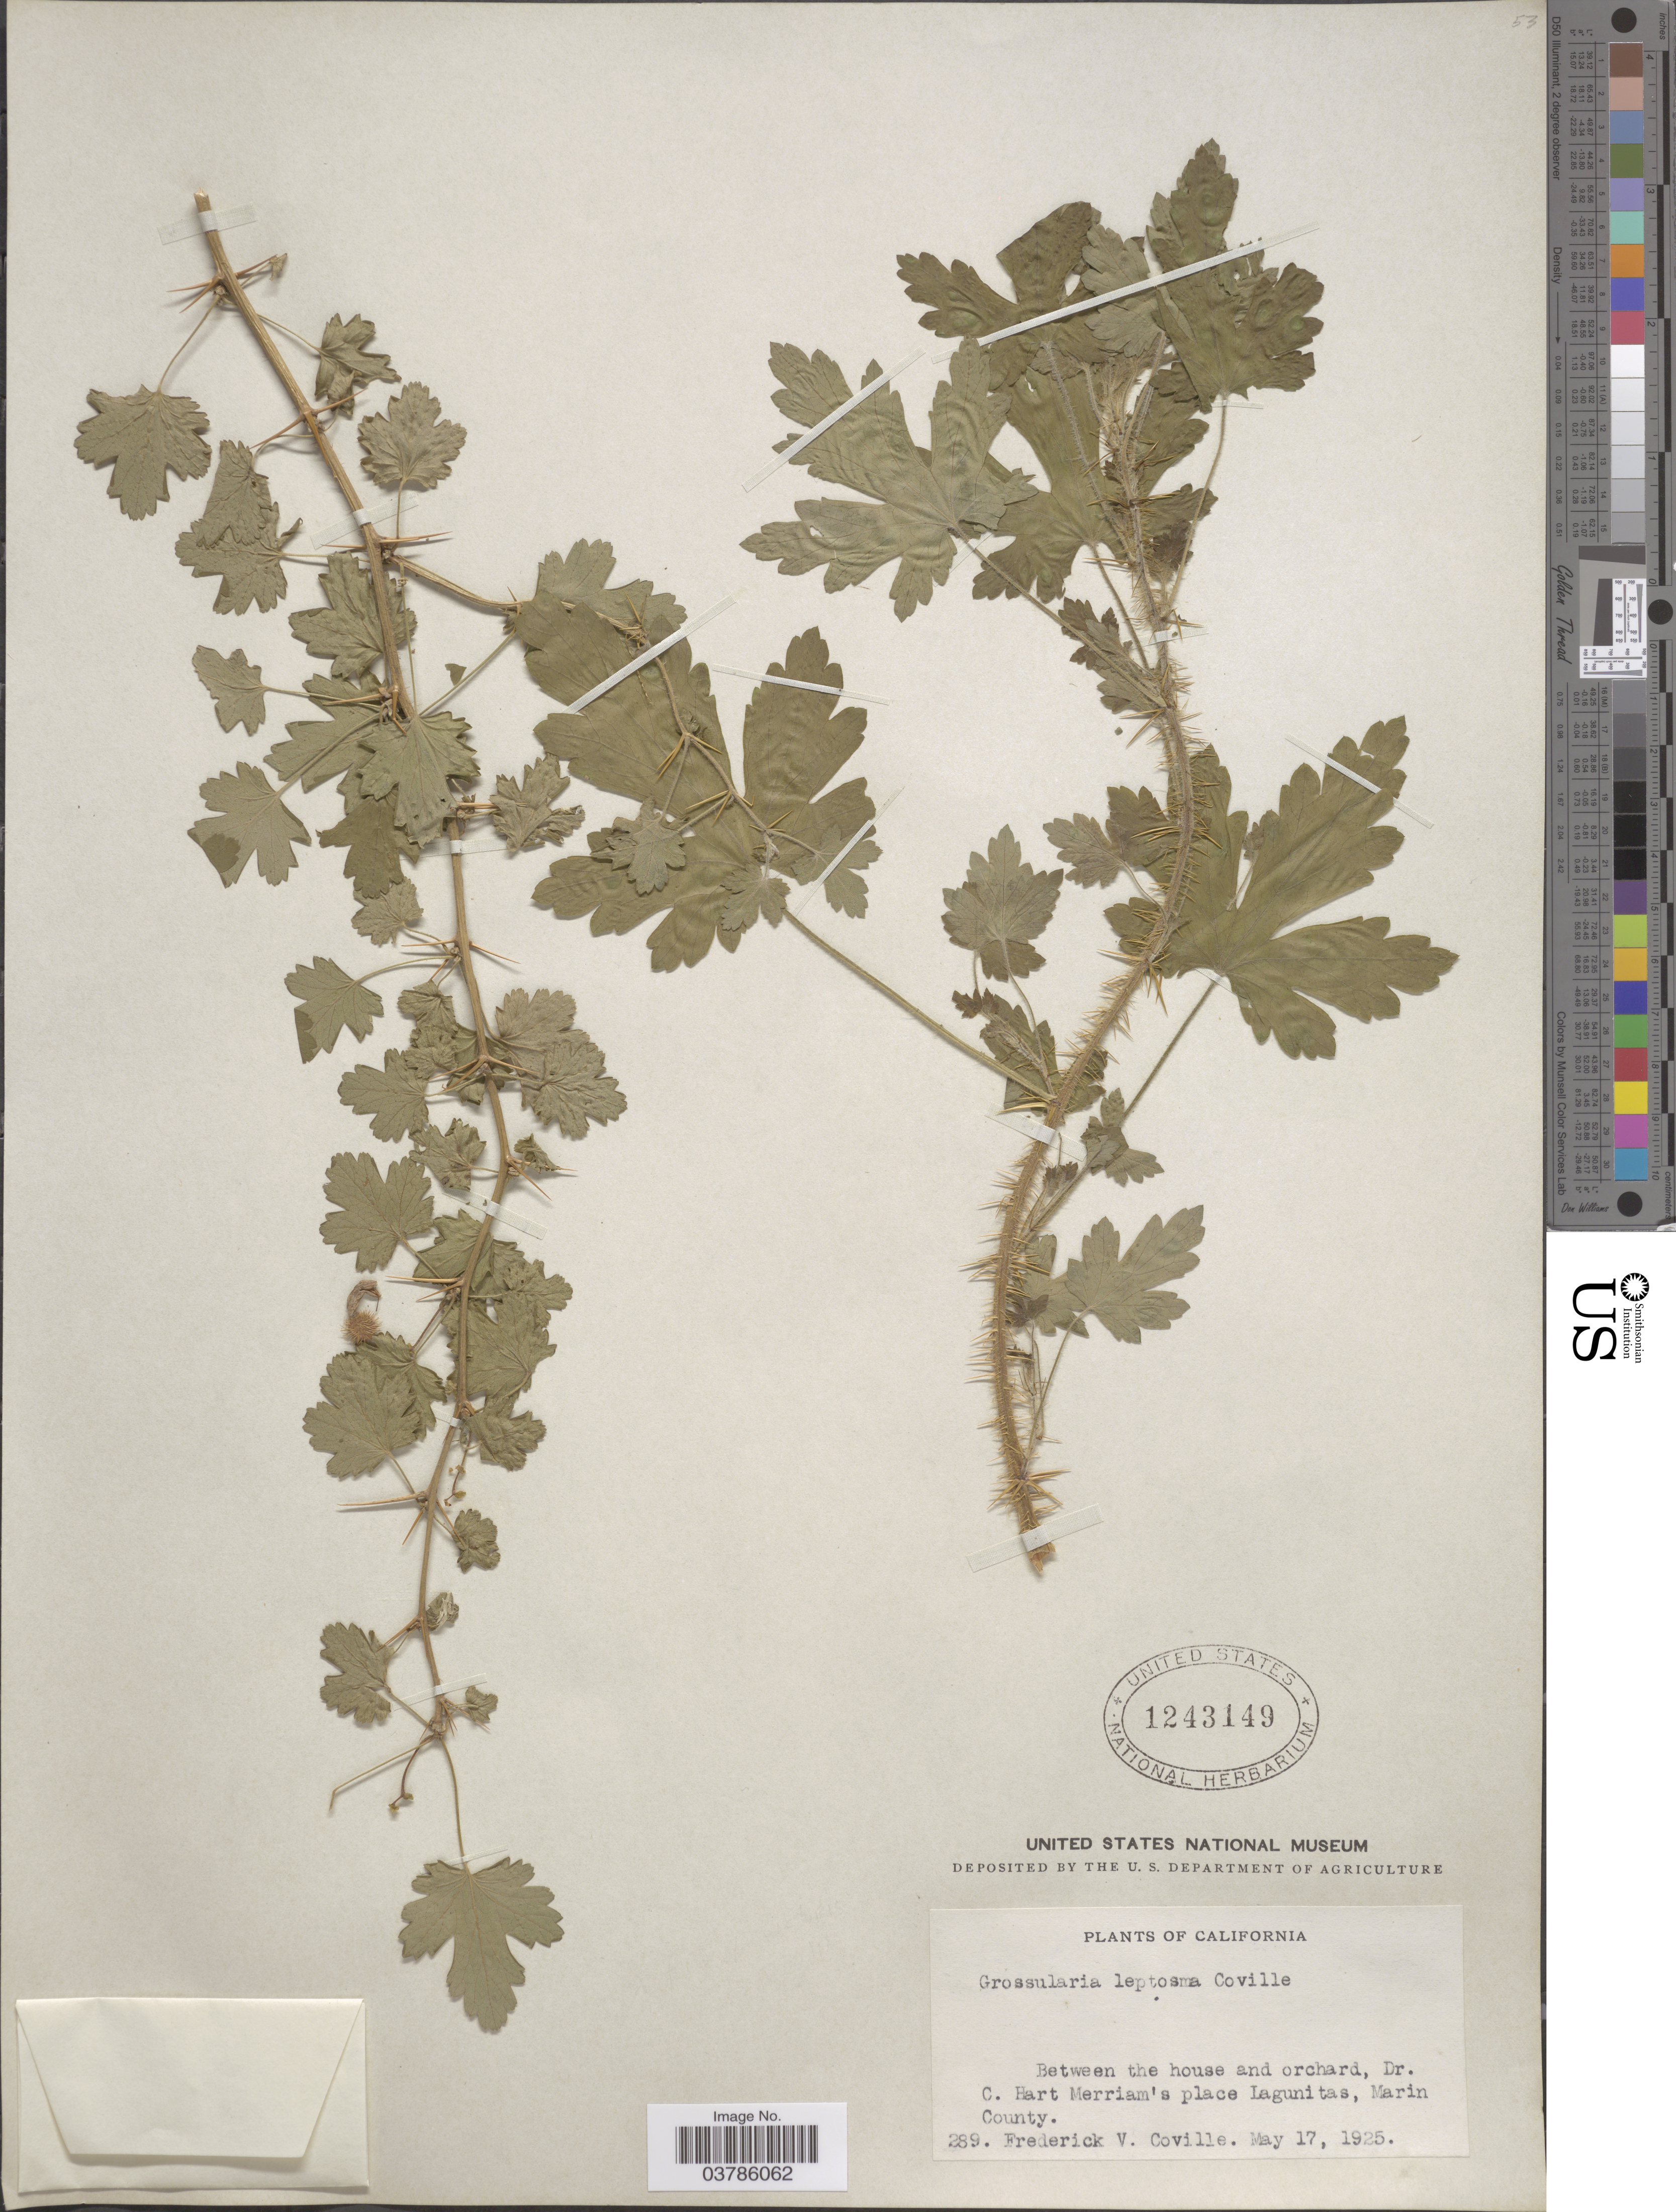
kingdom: Plantae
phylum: Tracheophyta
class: Magnoliopsida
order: Saxifragales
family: Grossulariaceae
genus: Ribes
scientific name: Ribes menziesii var. leptosum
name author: (Coville) Jeps.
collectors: F. V. Coville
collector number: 289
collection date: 1925-05-17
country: United States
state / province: California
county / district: Marin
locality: Between the house and orchard, Dr. C. Hart Merriam's place Lagunitas, Marin County.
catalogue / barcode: US 1243149